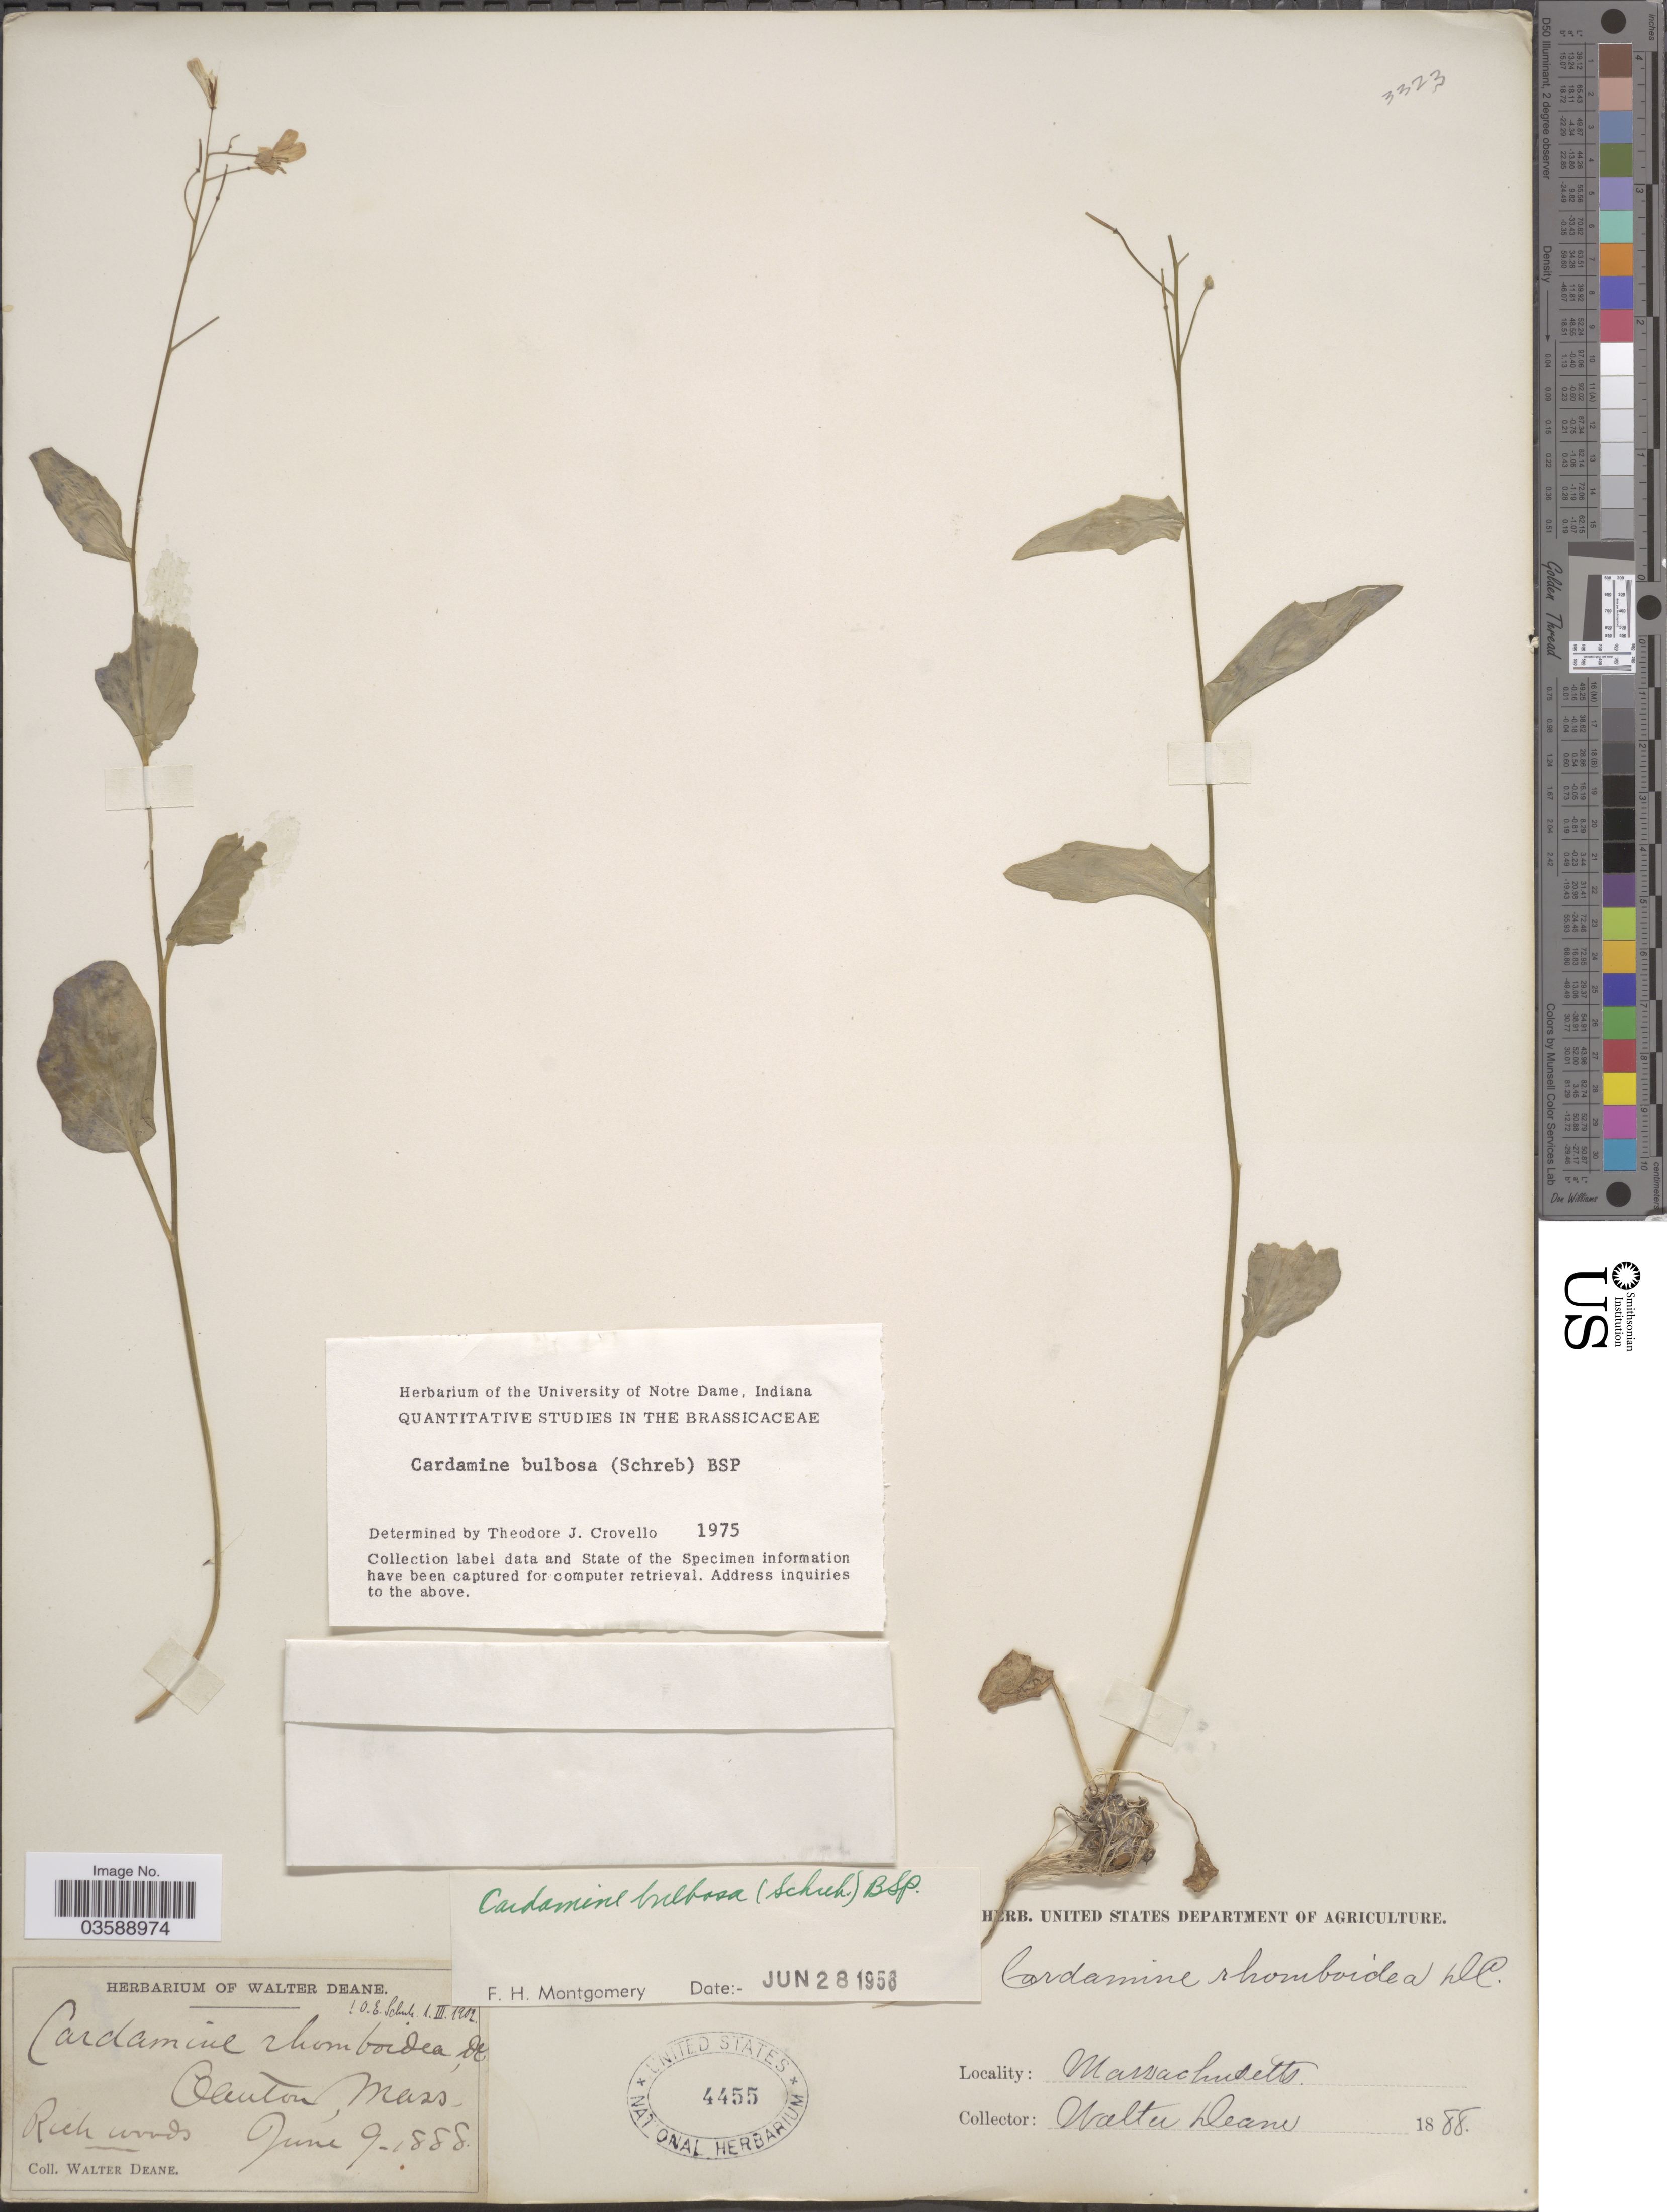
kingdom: Plantae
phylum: Tracheophyta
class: Magnoliopsida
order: Brassicales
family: Brassicaceae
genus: Cardamine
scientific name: Cardamine bulbosa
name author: (Schreb. ex Muhl.) Britton et al.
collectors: W. Deane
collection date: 1888-06-09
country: United States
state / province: Massachusetts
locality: Clinton. Rich woods.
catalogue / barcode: US 4455